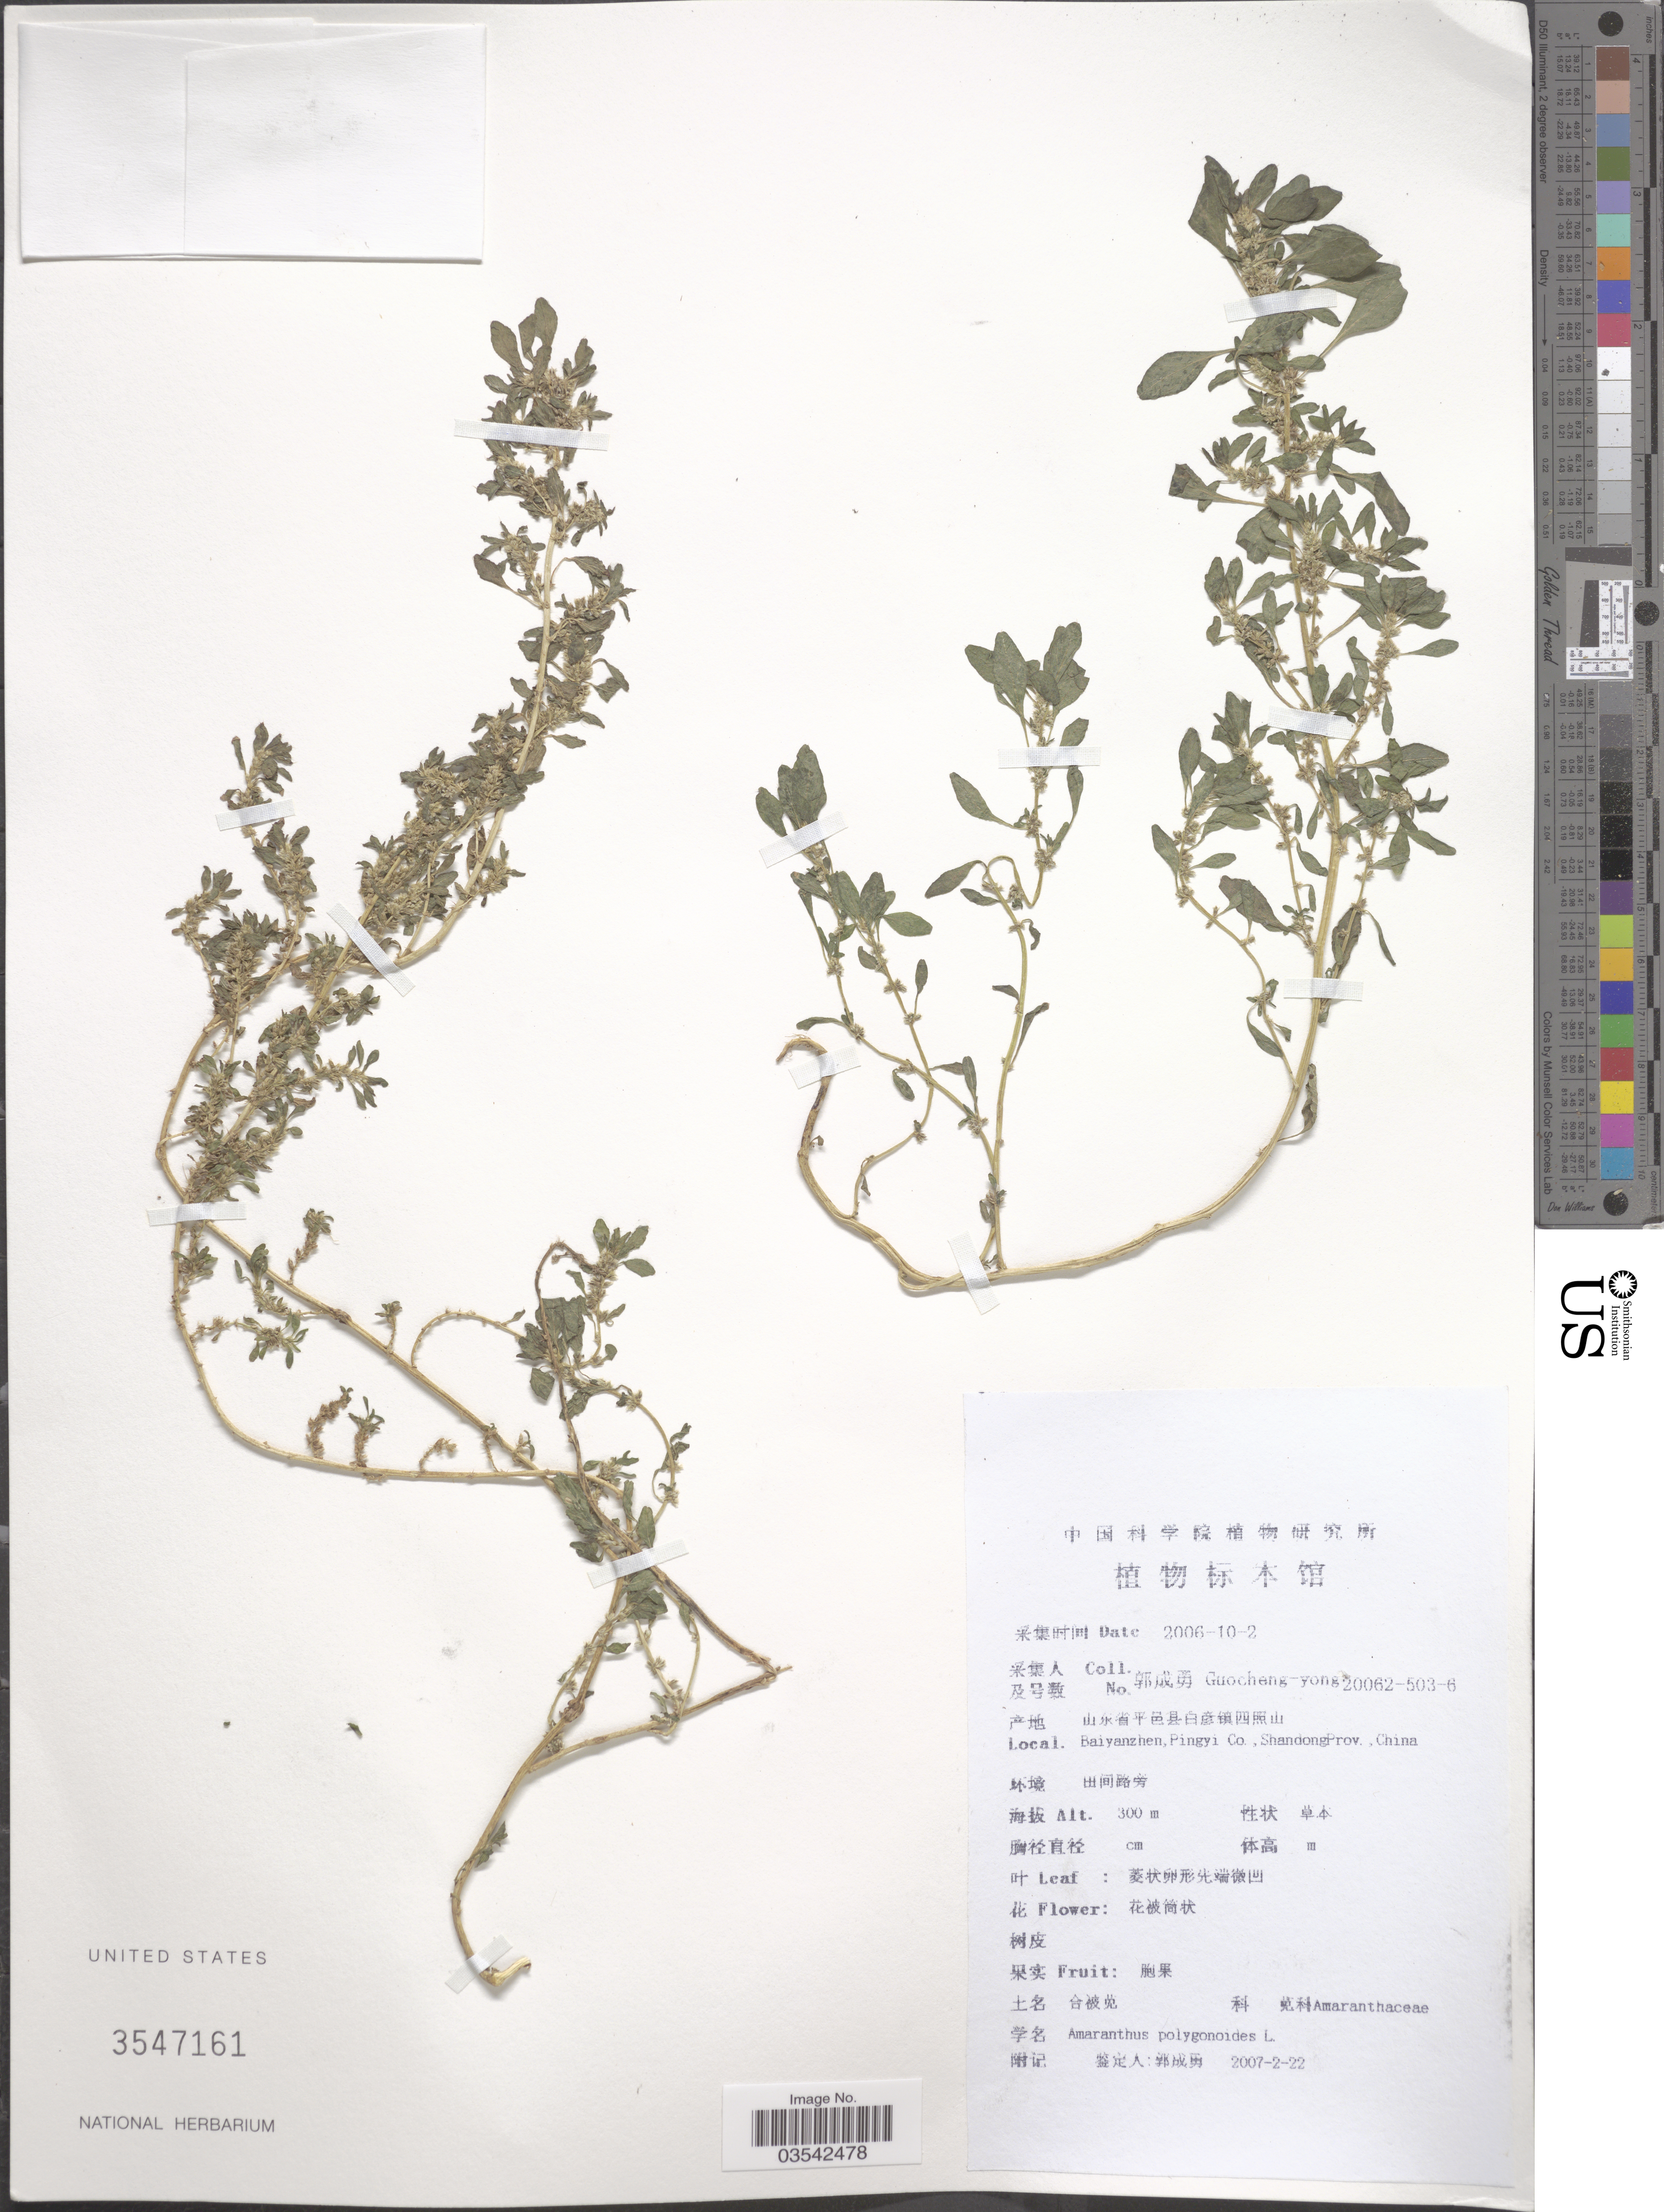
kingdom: Plantae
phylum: Tracheophyta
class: Magnoliopsida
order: Caryophyllales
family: Amaranthaceae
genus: Amaranthus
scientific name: Amaranthus polygonoides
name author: L.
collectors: Guo cheng-yong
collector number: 20062-503-6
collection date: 2006-10-02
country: China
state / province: Shandong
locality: Baiyanshen, Pingyi Co.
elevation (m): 300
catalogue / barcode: US 3547161